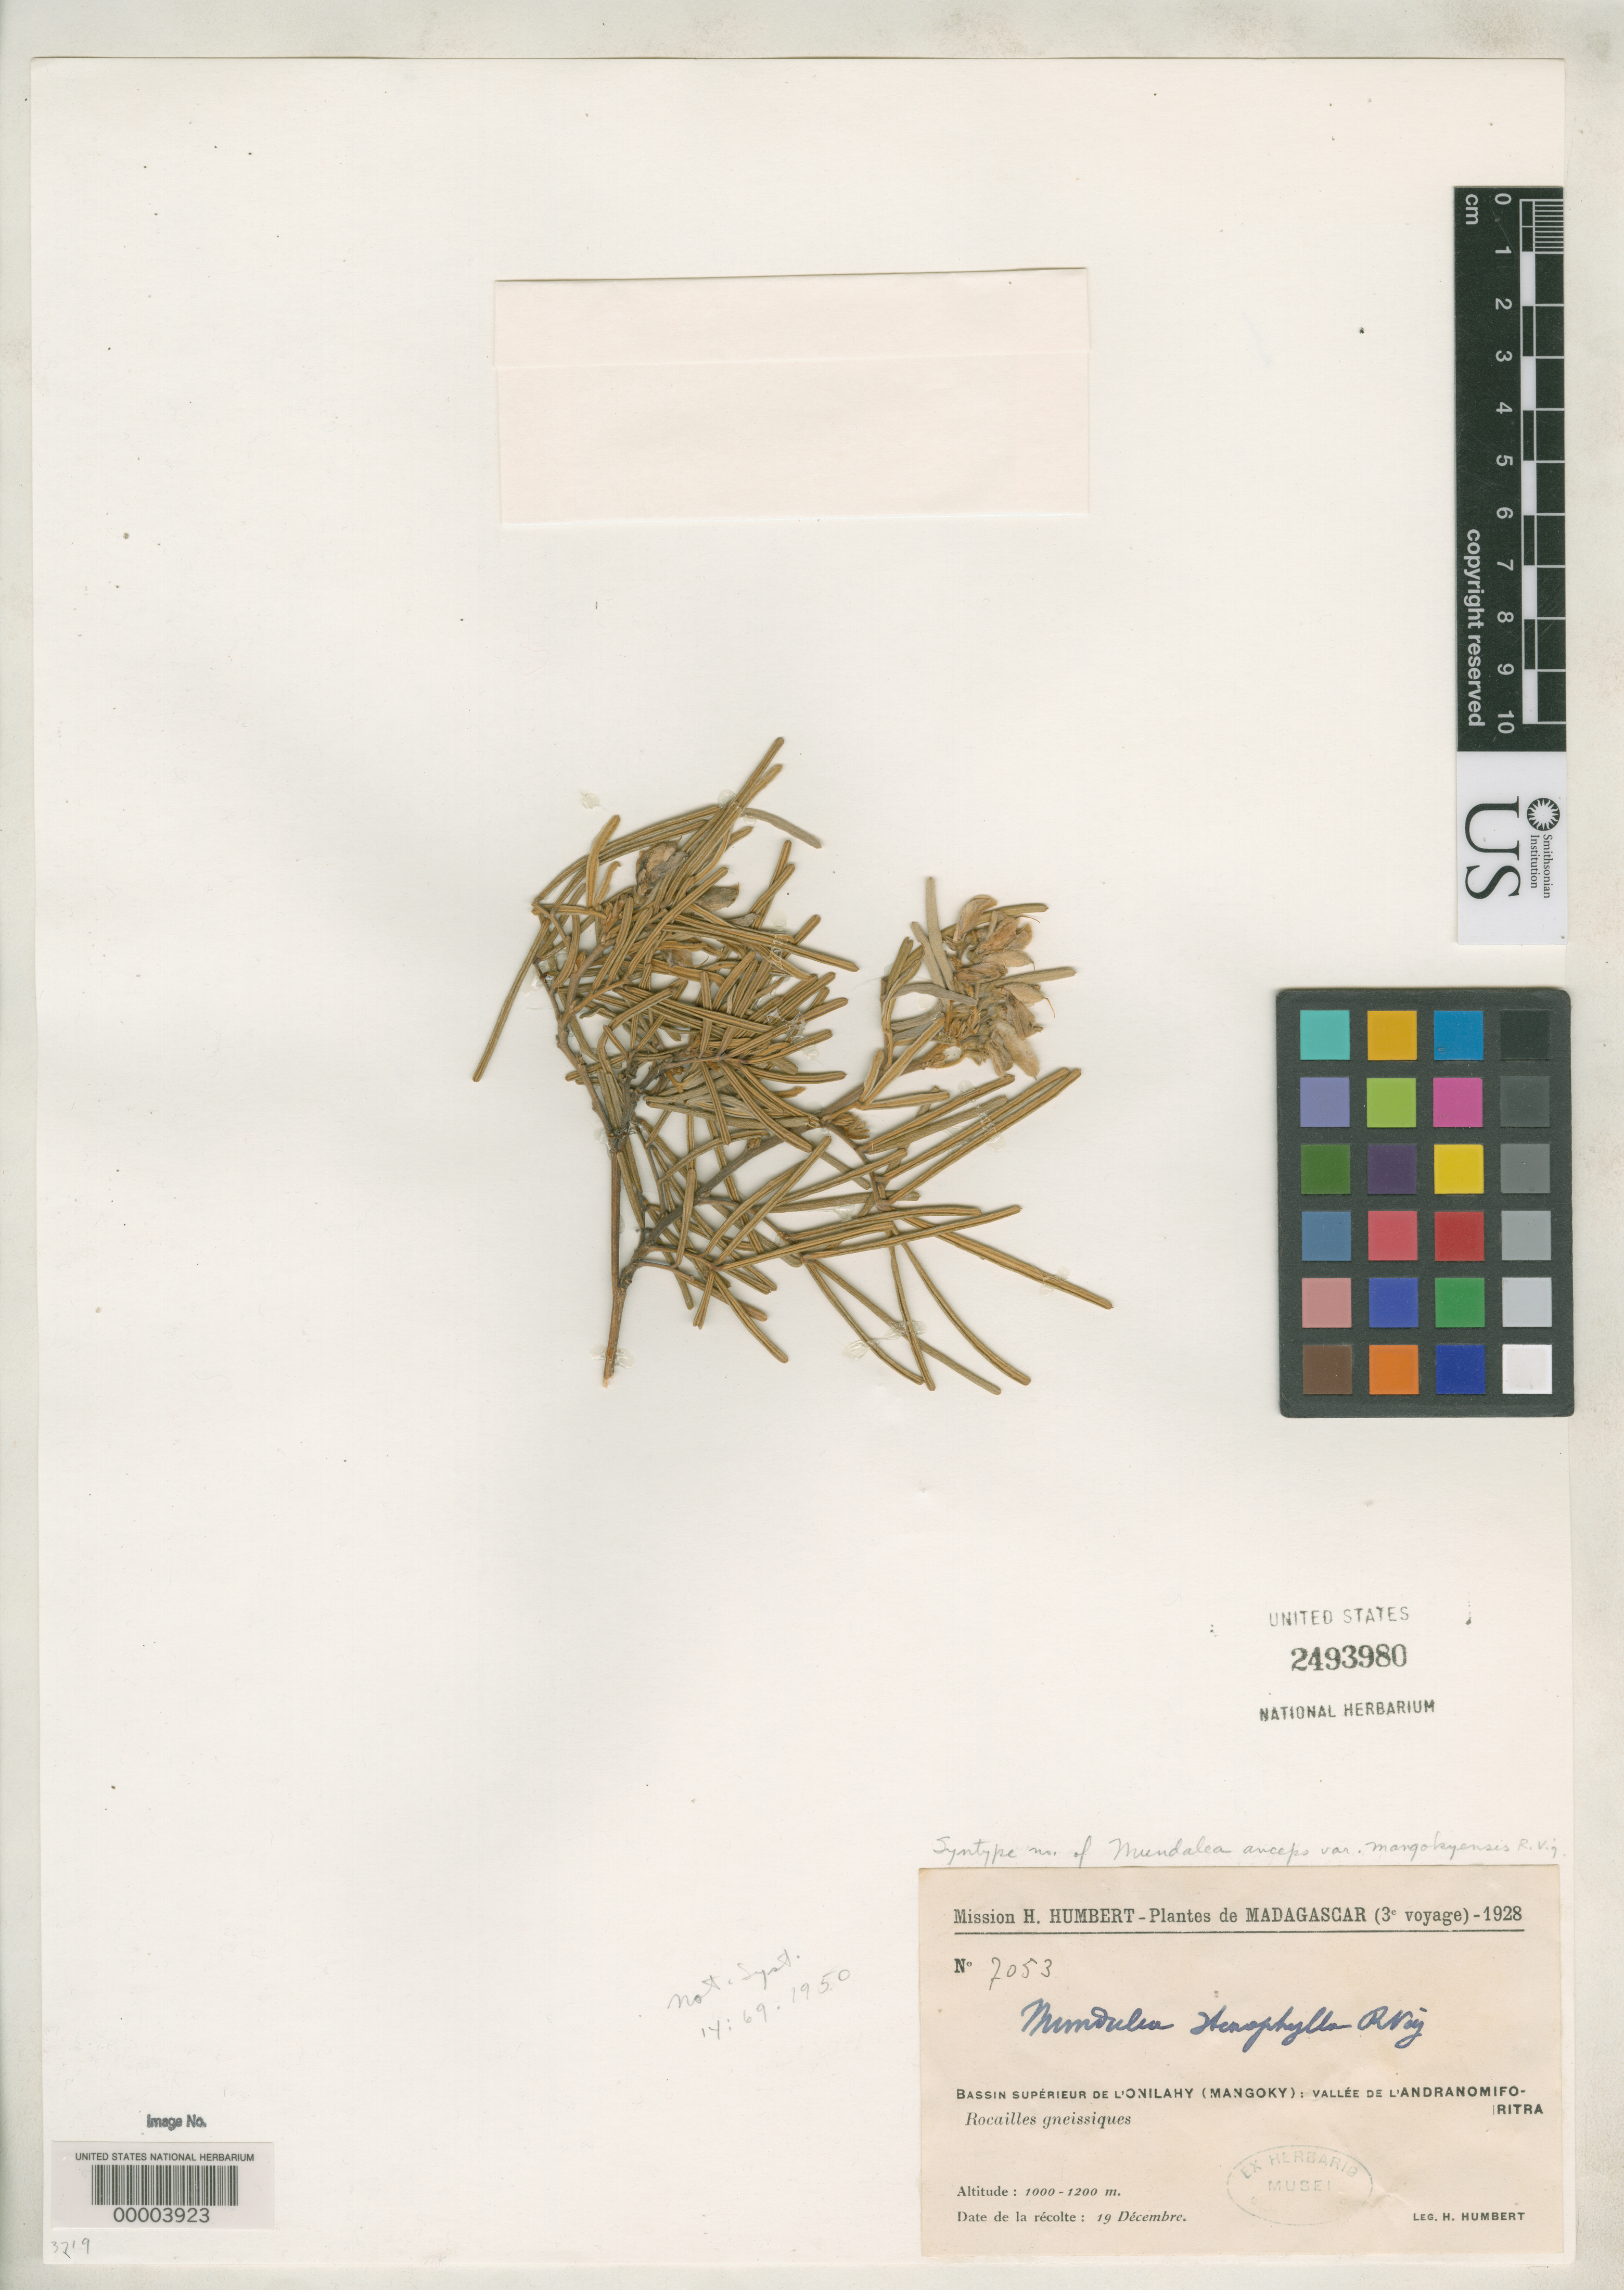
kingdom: Plantae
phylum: Tracheophyta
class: Magnoliopsida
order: Fabales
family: Fabaceae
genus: Mundulea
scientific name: Mundulea anceps var. mangokyensis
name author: R. Vig.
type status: Isosyntype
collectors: H. Humbert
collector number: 7053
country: Madagascar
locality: Ihosy Valley, Onilahy Valley.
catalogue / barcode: US 2493980